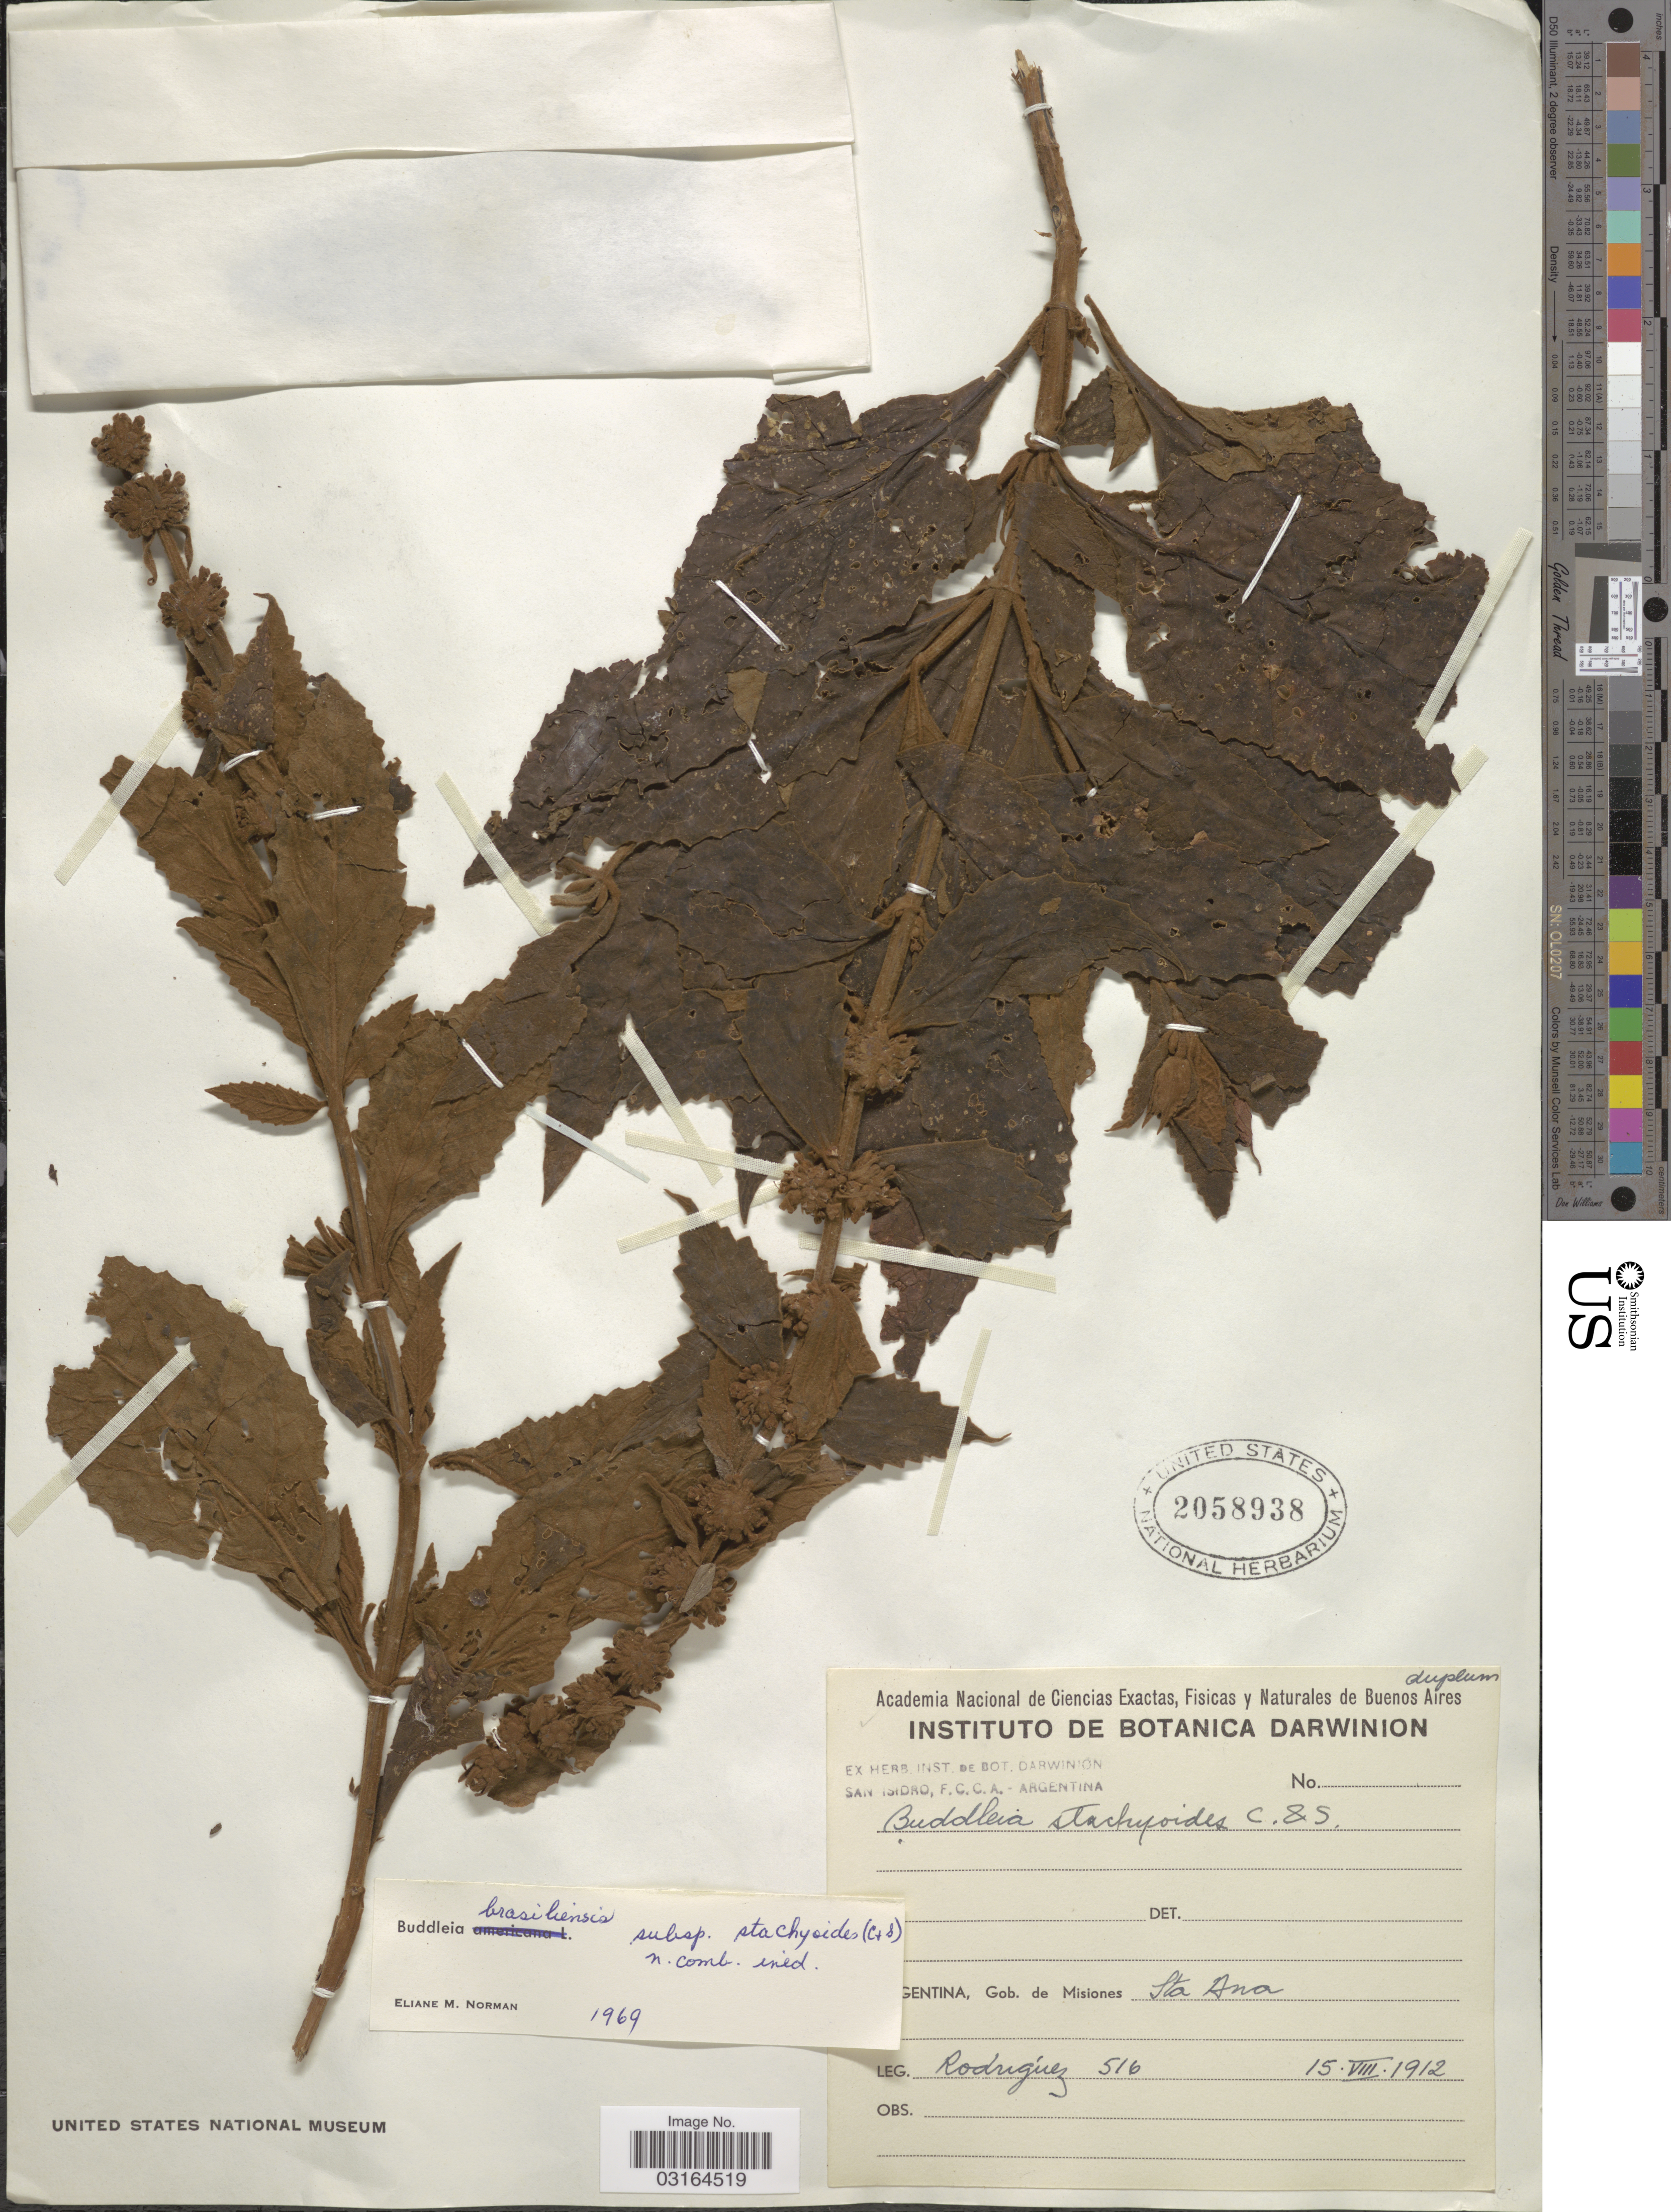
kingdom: Plantae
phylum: Tracheophyta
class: Magnoliopsida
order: Lamiales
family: Scrophulariaceae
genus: Buddleja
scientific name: Buddleja stachyoides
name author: Cham. & Schltdl.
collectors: Rodriguez, --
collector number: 516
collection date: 1912-08-15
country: Argentina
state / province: Misiones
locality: Gob. de Misiones Sta Ana.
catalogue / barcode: US 2058938